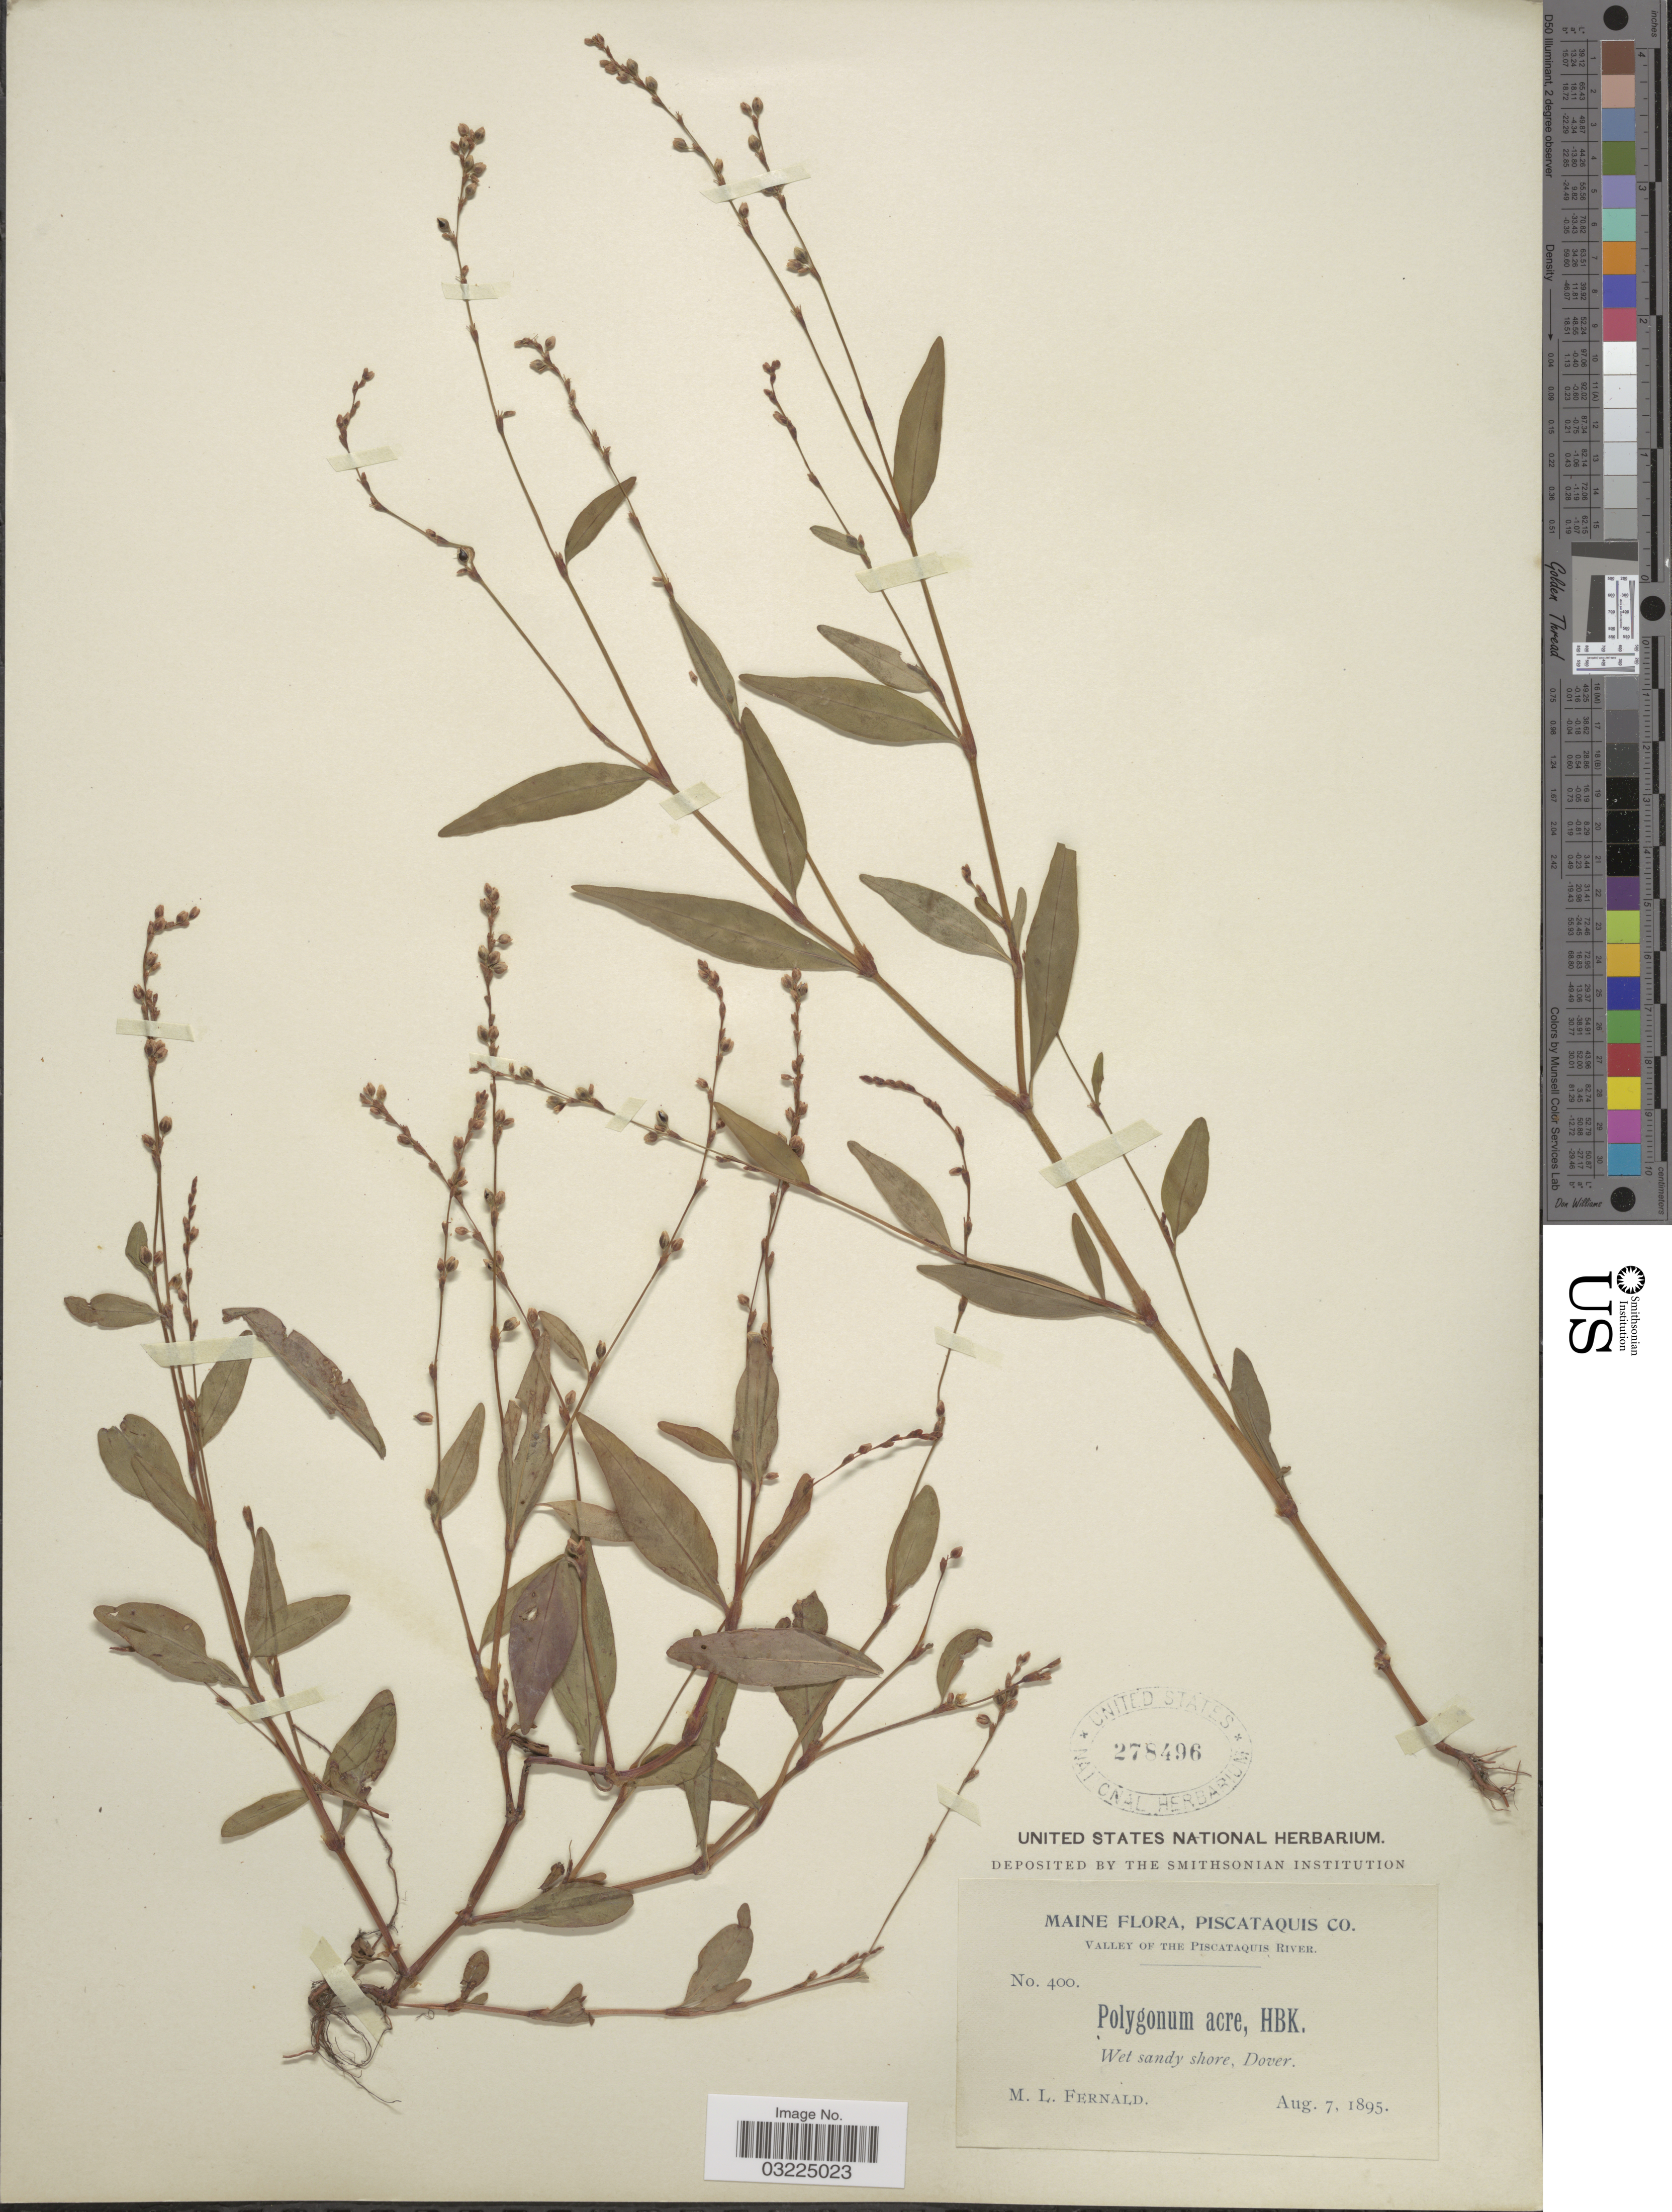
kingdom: Plantae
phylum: Tracheophyta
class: Magnoliopsida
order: Caryophyllales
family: Polygonaceae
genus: Persicaria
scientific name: Persicaria punctata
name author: (Elliott) Small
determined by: Atha, D. E.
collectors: M. L. Fernald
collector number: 400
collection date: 1895-08-07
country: United States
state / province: Maine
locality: Piscataquis Co. Valley of the Piscataquis River. Wet sandy shore, Dover.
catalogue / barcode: US 278496